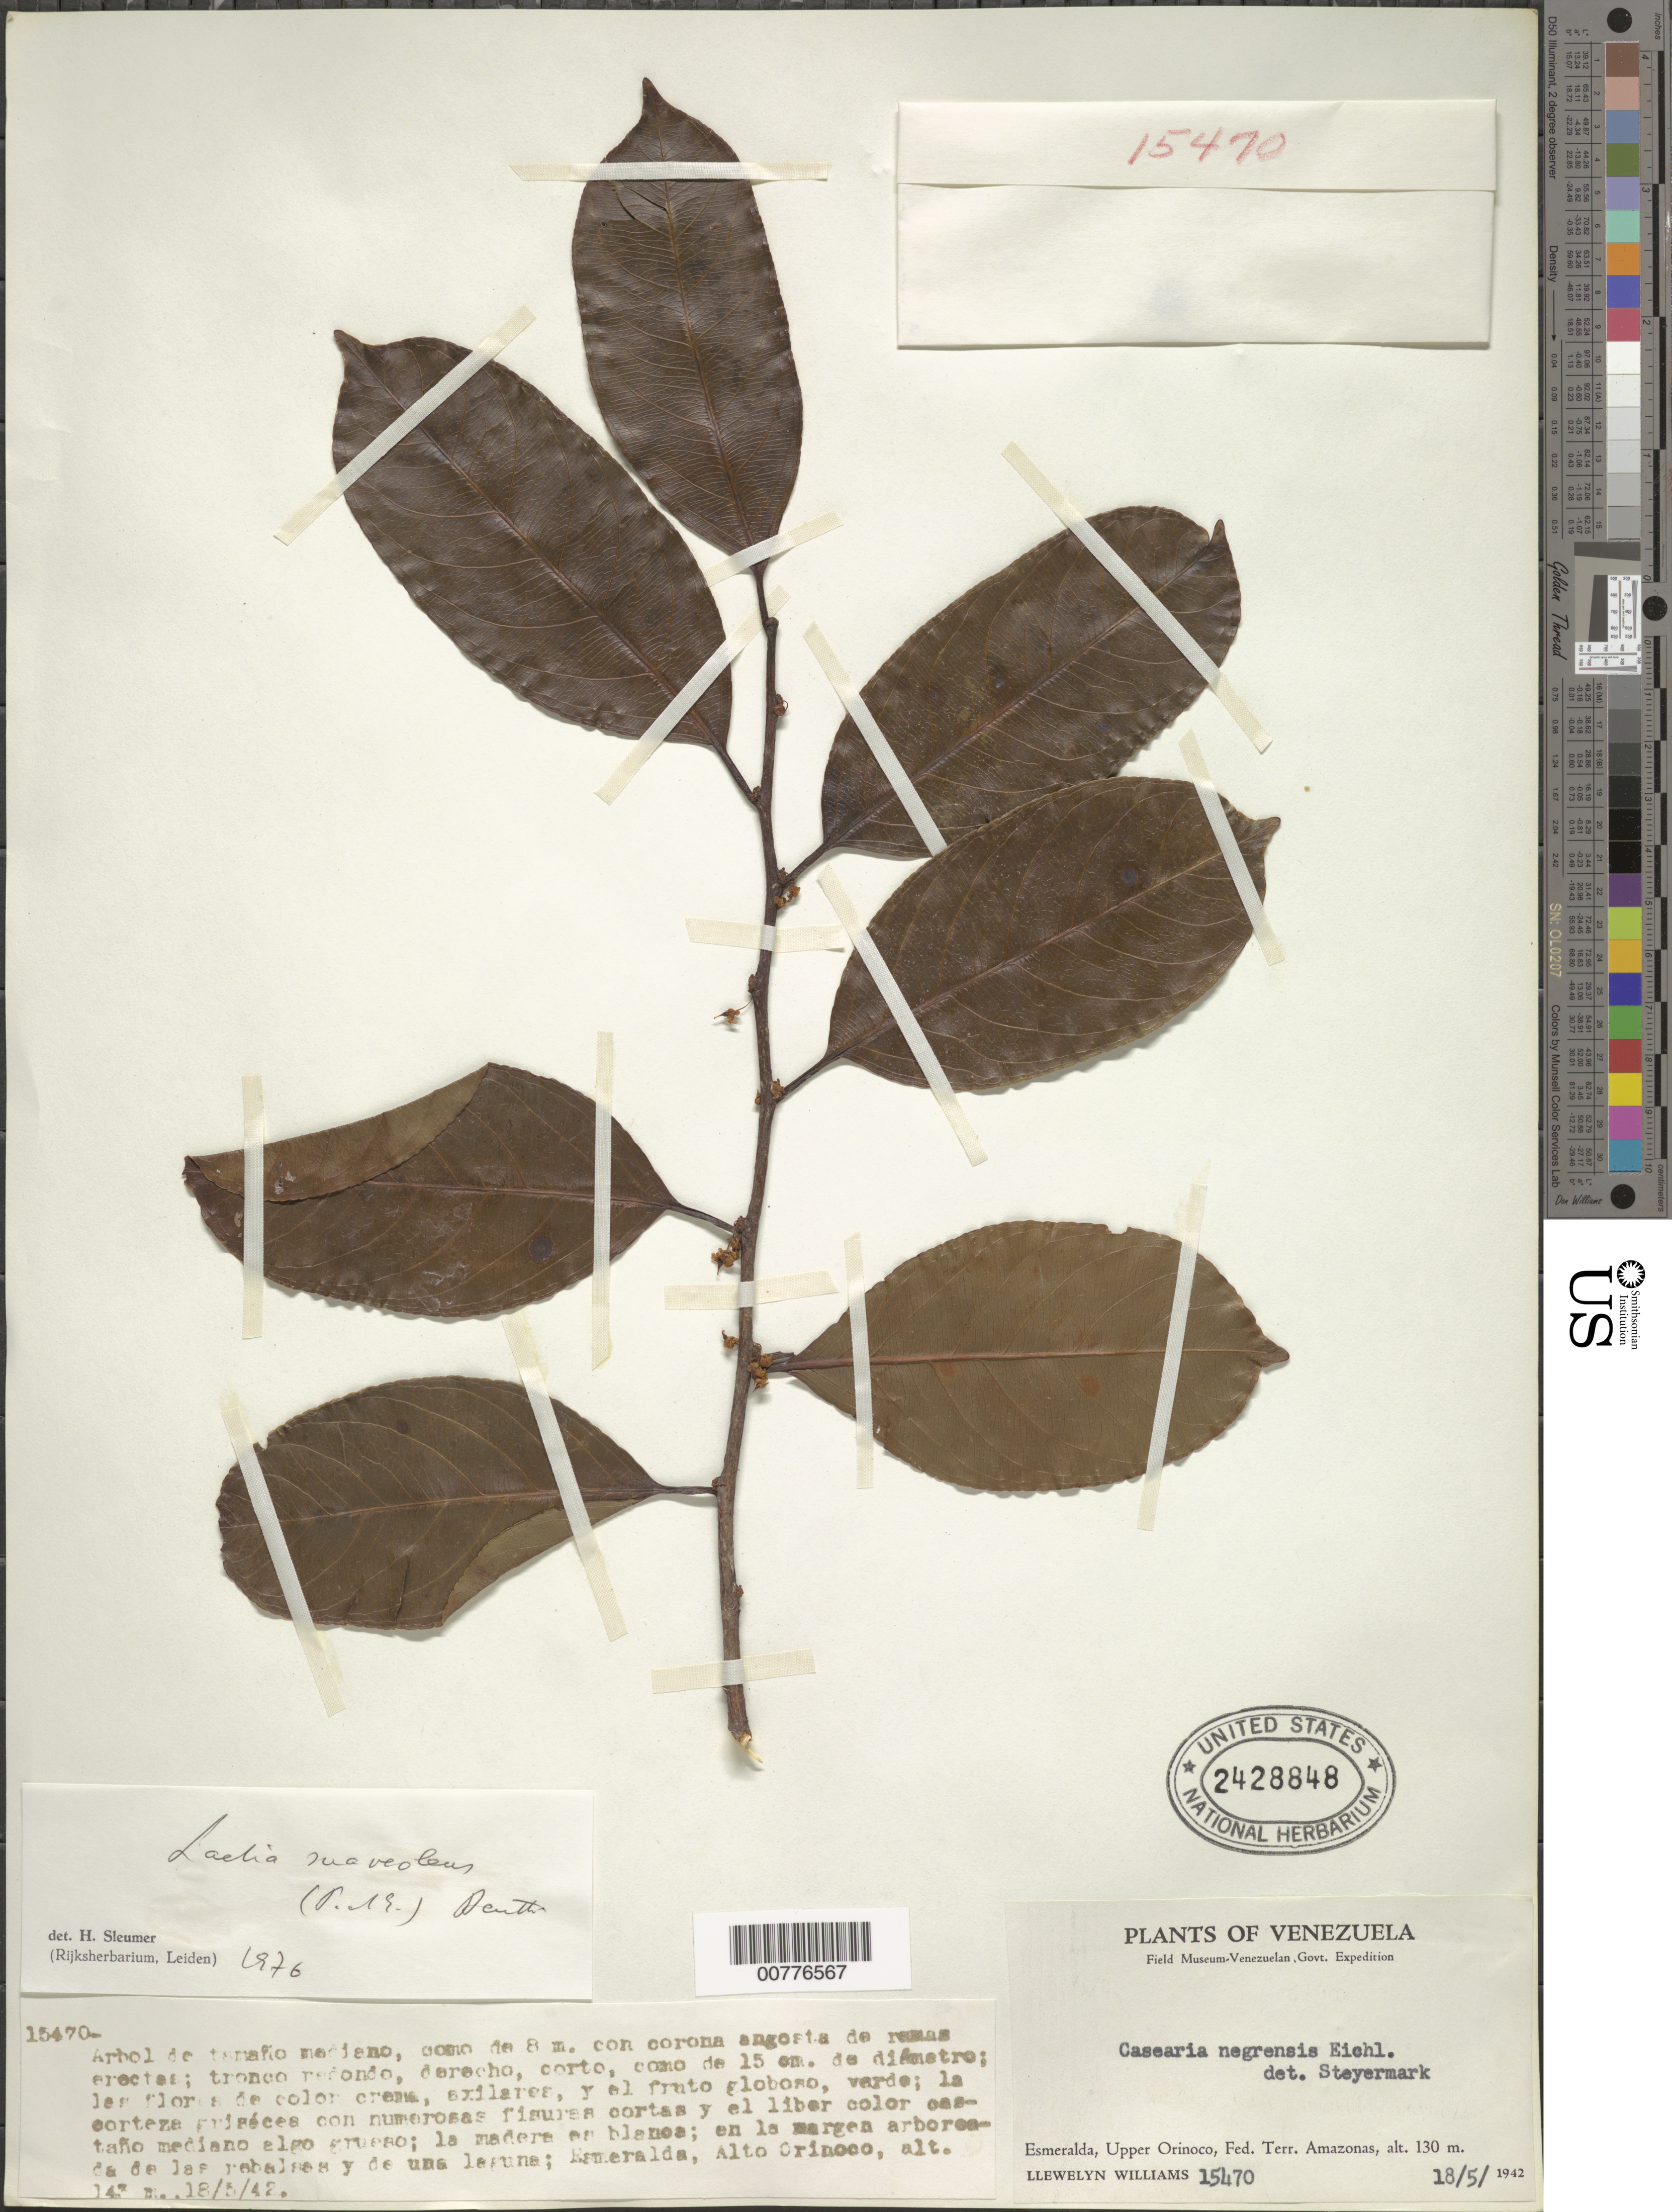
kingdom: Plantae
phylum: Tracheophyta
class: Magnoliopsida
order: Malpighiales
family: Salicaceae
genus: Laetia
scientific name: Laetia suaveolens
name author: (Poepp.) Benth.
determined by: Sleumer, H. O.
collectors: Ll. Williams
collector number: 15470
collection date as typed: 18-May-42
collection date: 1942-05-18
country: Venezuela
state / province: Amazonas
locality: Esmeralda, Alto Orinoco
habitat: Margen arboreada de las rabalses y de una laguna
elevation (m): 143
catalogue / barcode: US 2428848